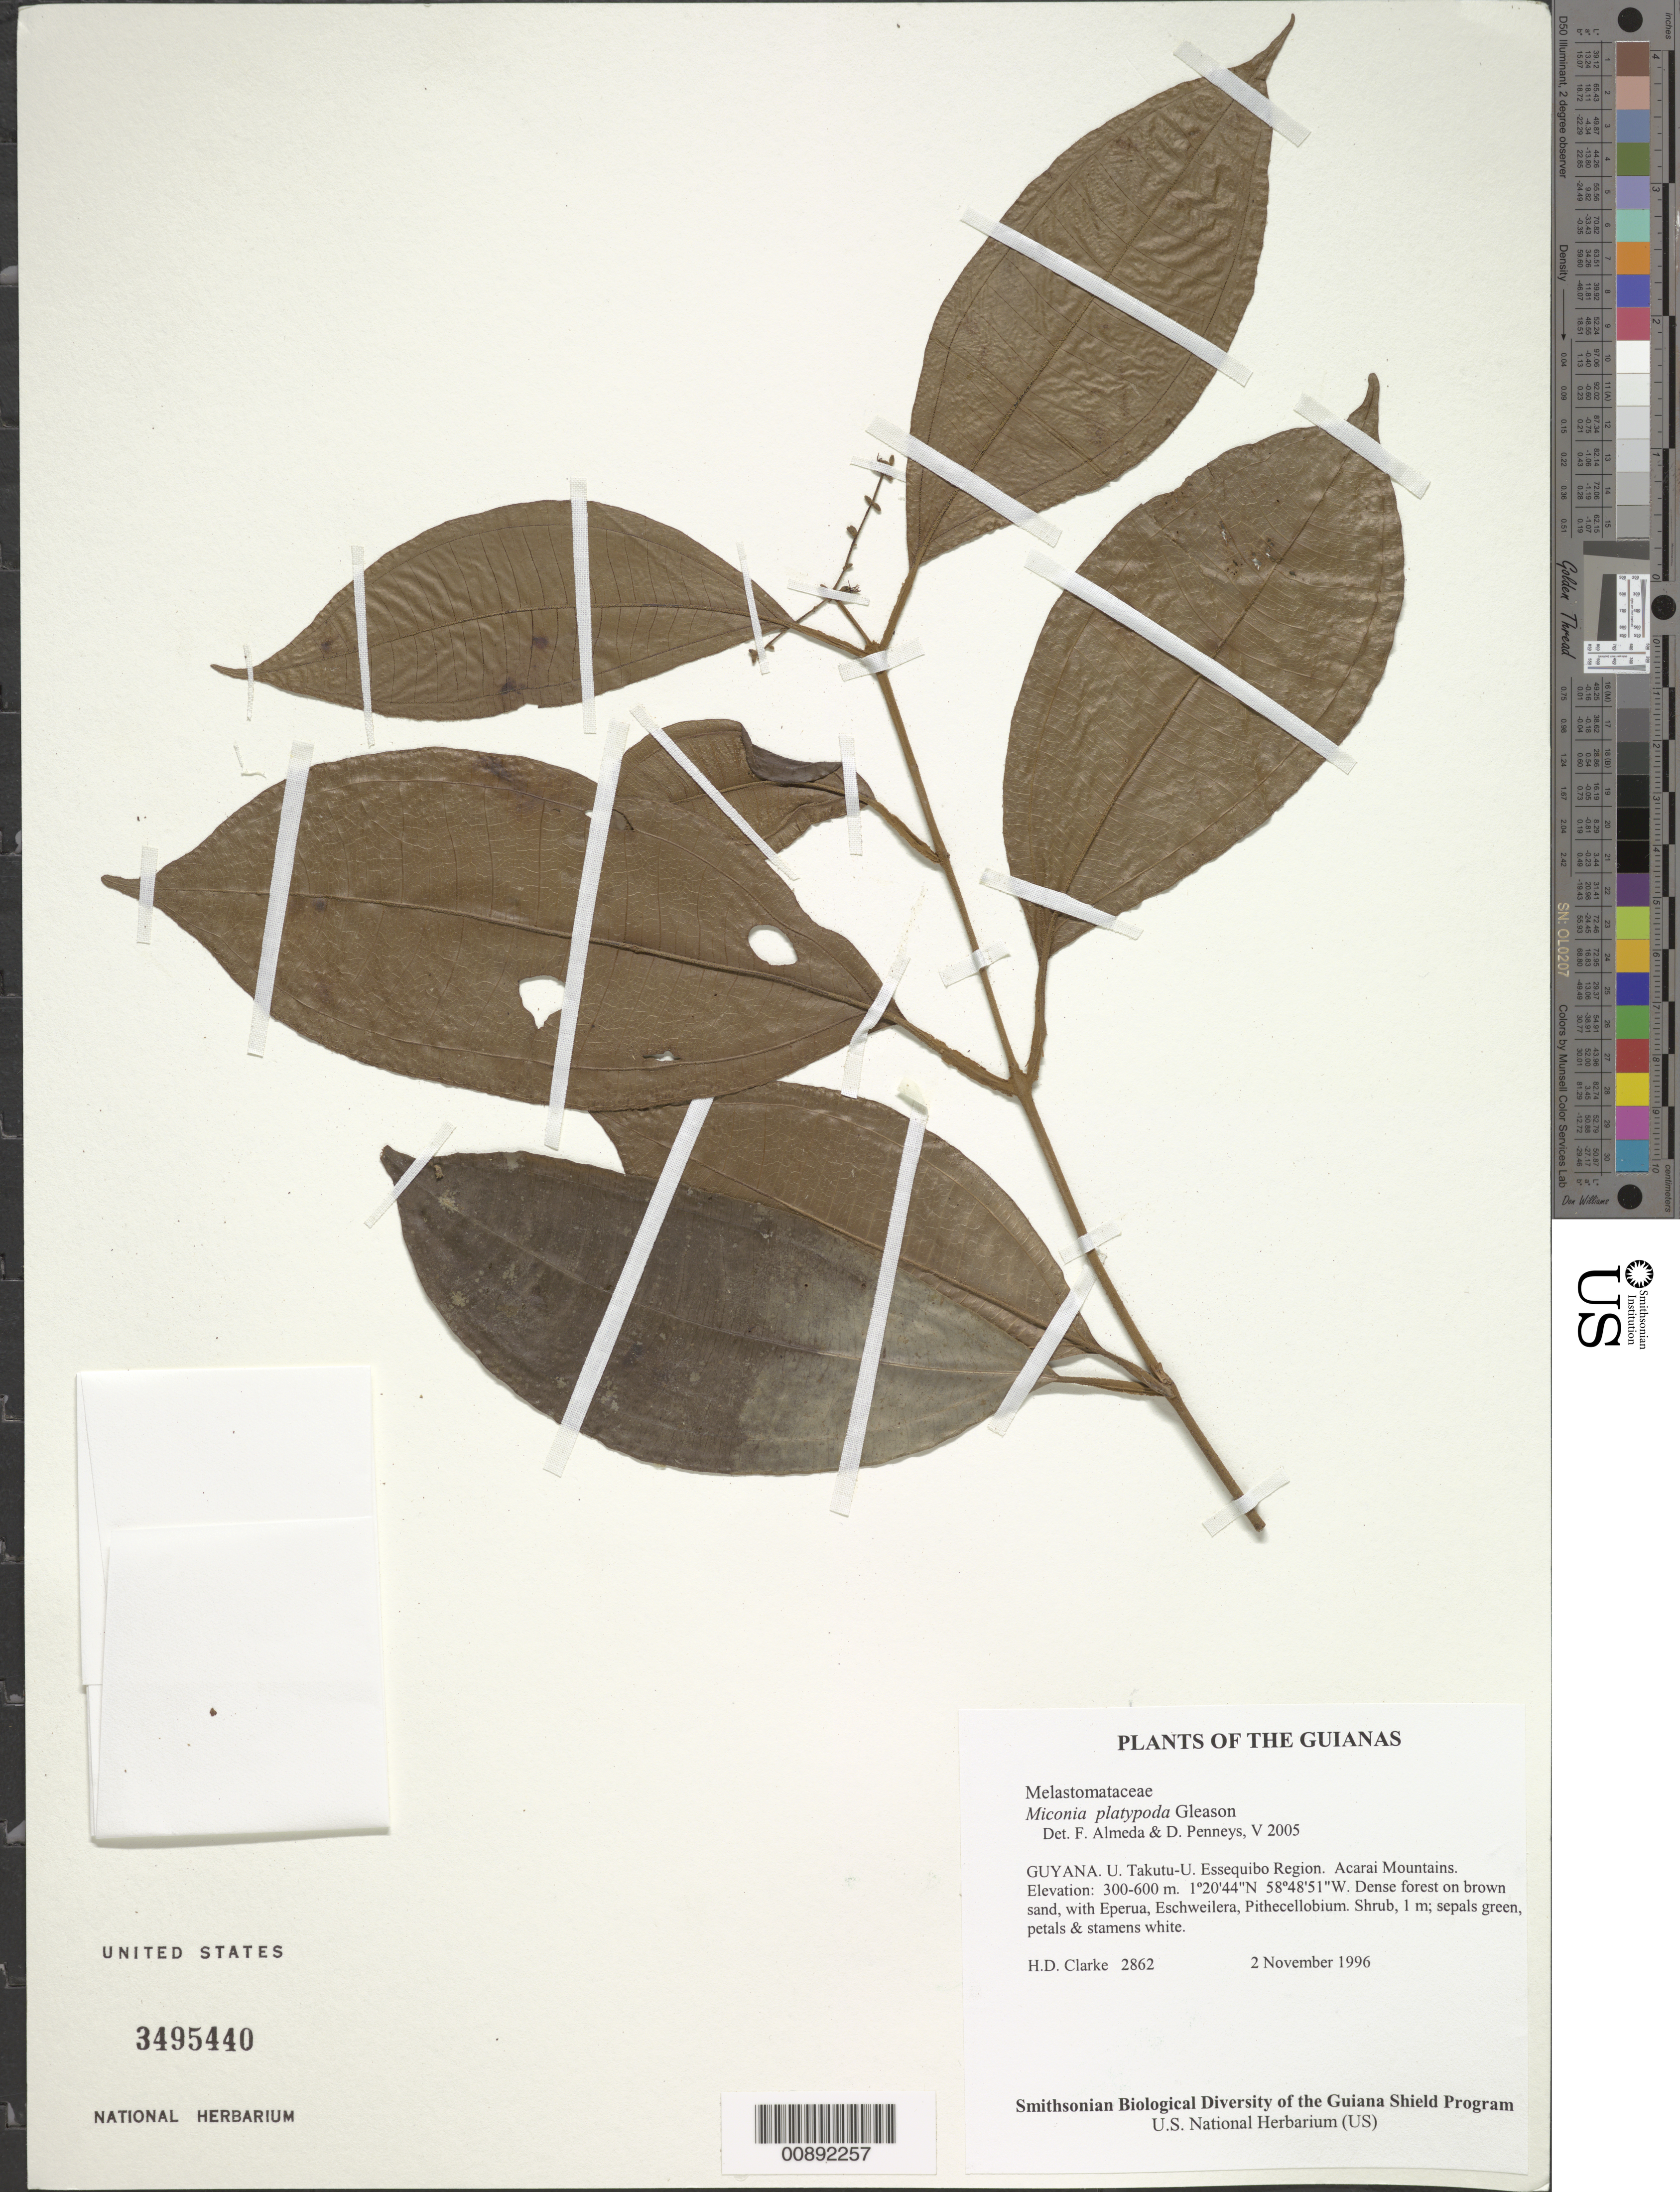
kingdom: Plantae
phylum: Tracheophyta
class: Magnoliopsida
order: Myrtales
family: Melastomataceae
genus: Miconia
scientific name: Miconia platypoda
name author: Gleason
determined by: Almeda, F.; Penneys, D. S.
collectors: H. D. Clarke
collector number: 2862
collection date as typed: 2 November 1996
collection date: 1996-11-02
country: Guyana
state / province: U. Takutu-U. Essequibo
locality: Acarai Mountains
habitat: Dense forest on brown sand, with Eperua, Eschweilera, Pithecellobium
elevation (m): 300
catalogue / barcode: US 3495440